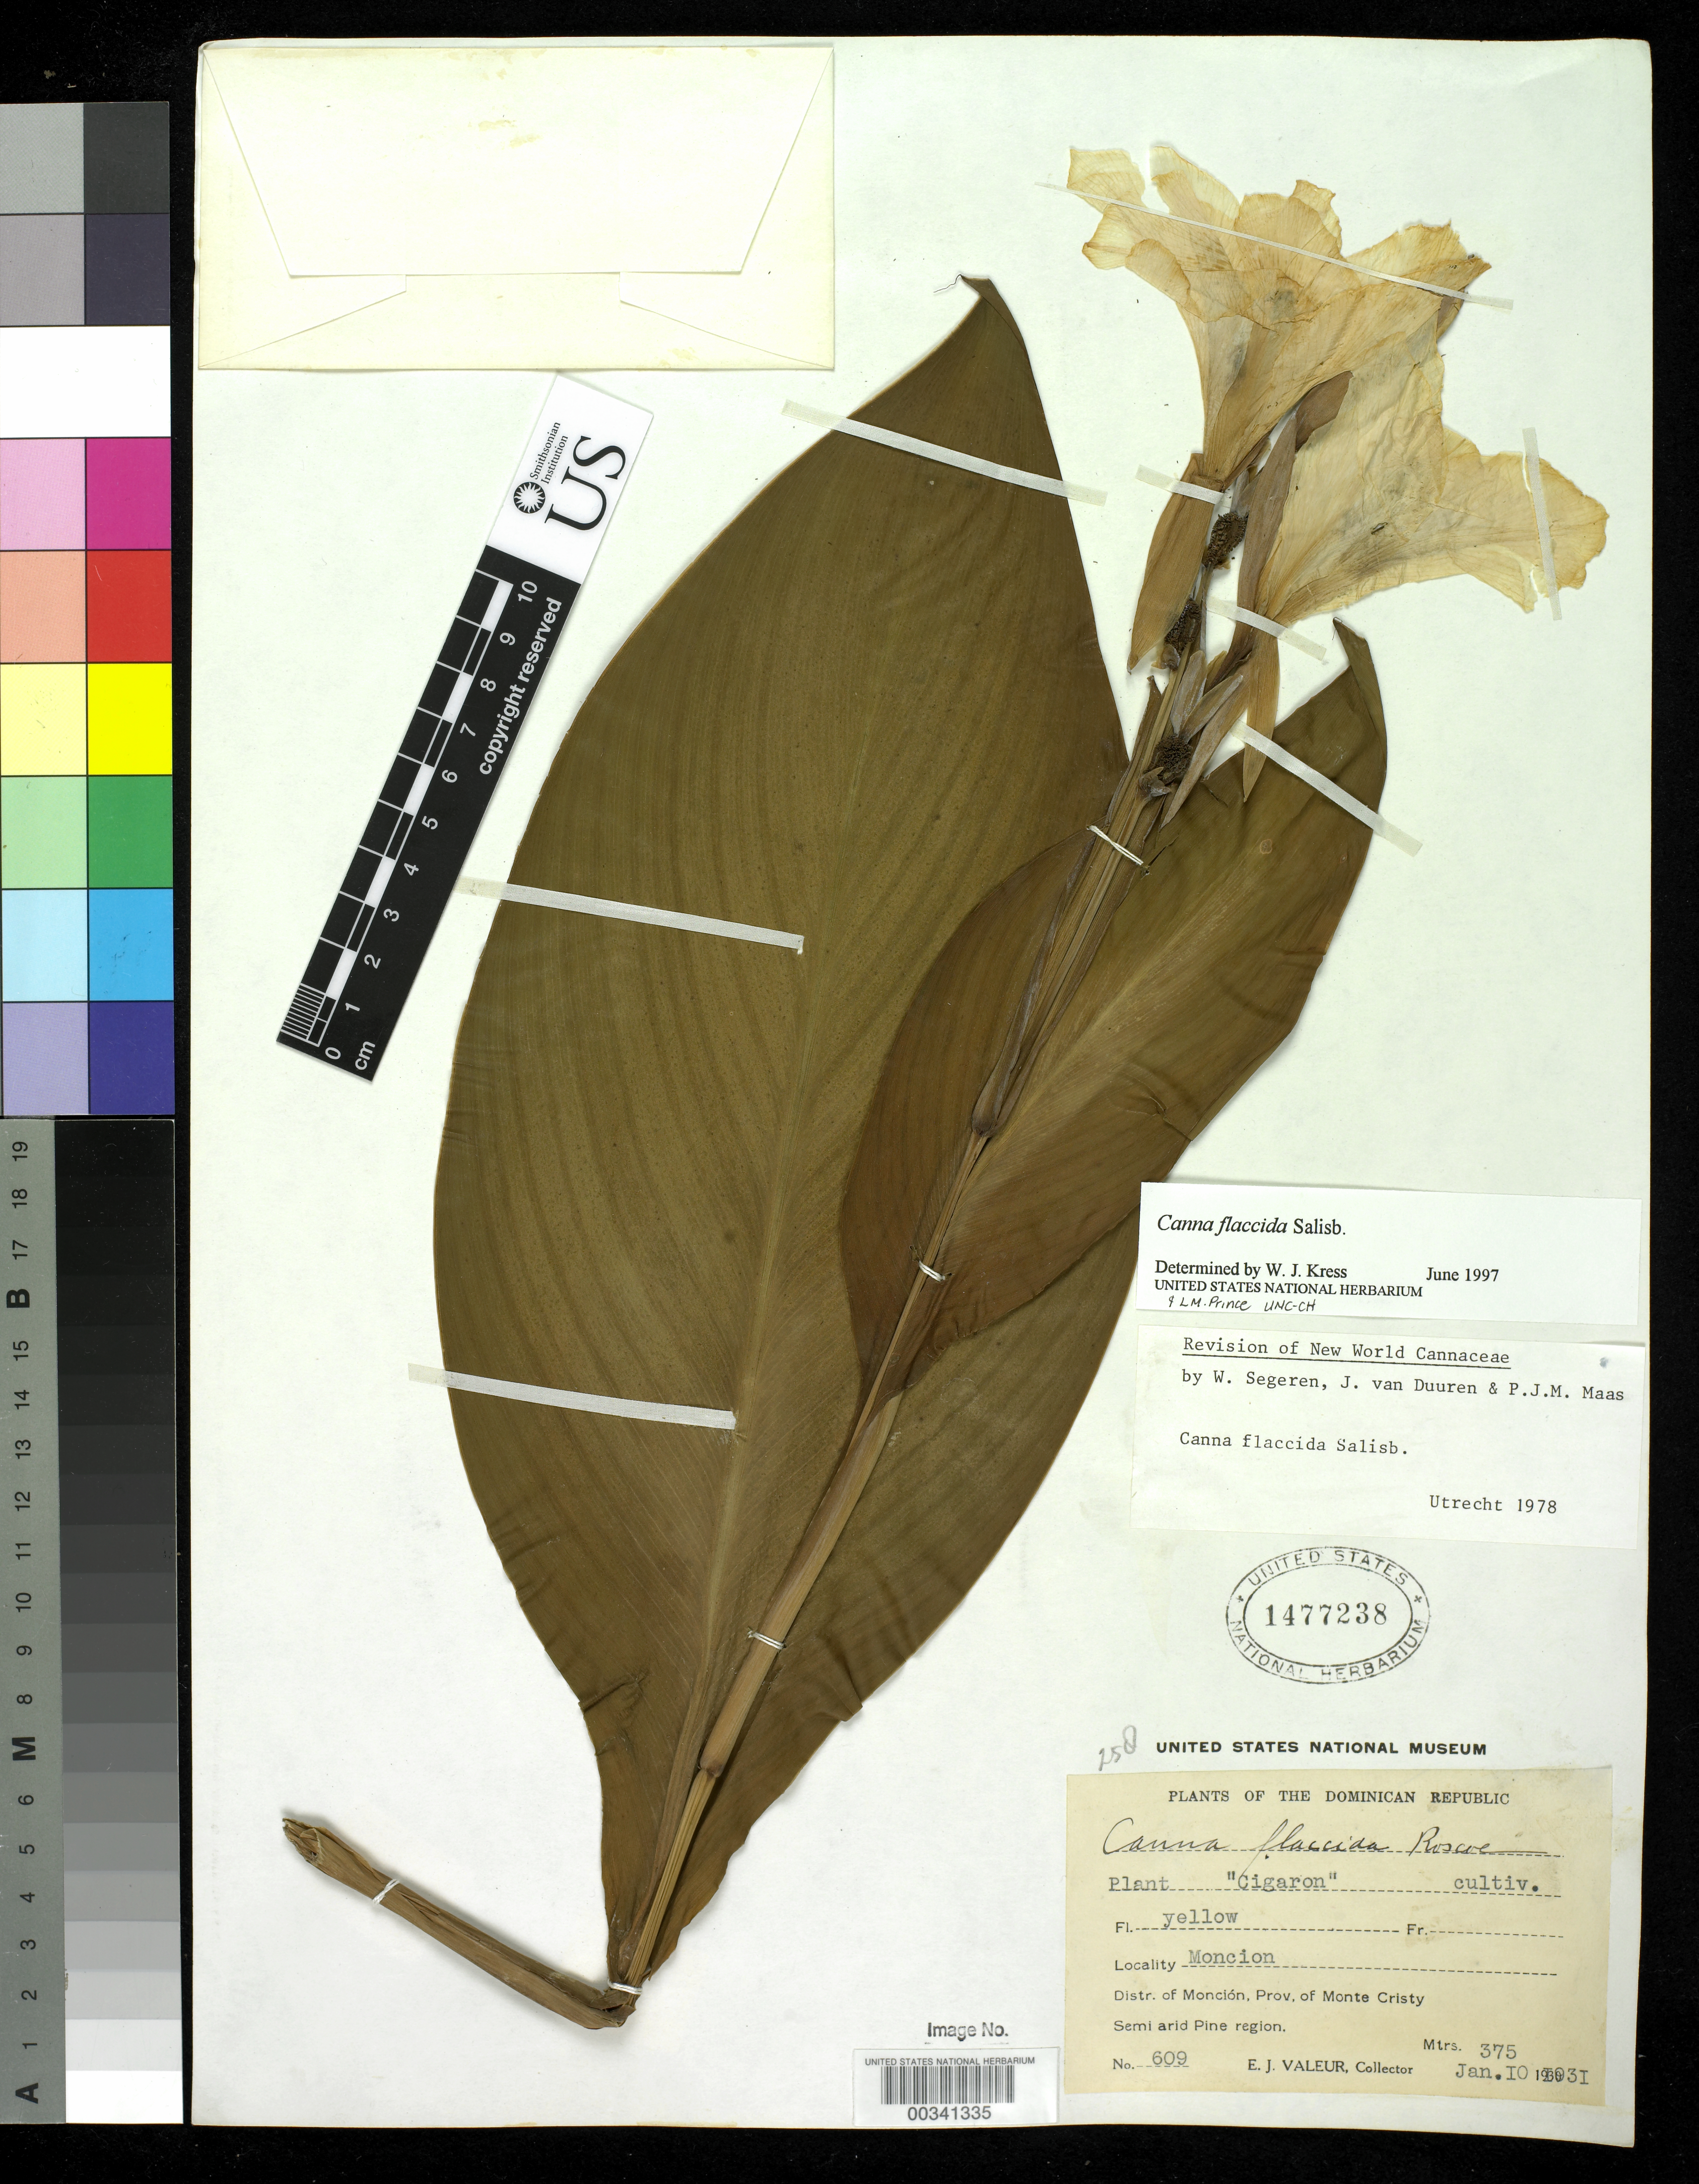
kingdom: Plantae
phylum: Tracheophyta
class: Liliopsida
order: Zingiberales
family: Cannaceae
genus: Canna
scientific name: Canna flaccida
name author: Salisb.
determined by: Segeren, W.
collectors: R. K. Godfrey & R. M. Tryon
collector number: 274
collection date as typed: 03 Jul 1939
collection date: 1939-07-03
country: United States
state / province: South Carolina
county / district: Georgetown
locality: Marsh, georgetown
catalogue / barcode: US 1837180